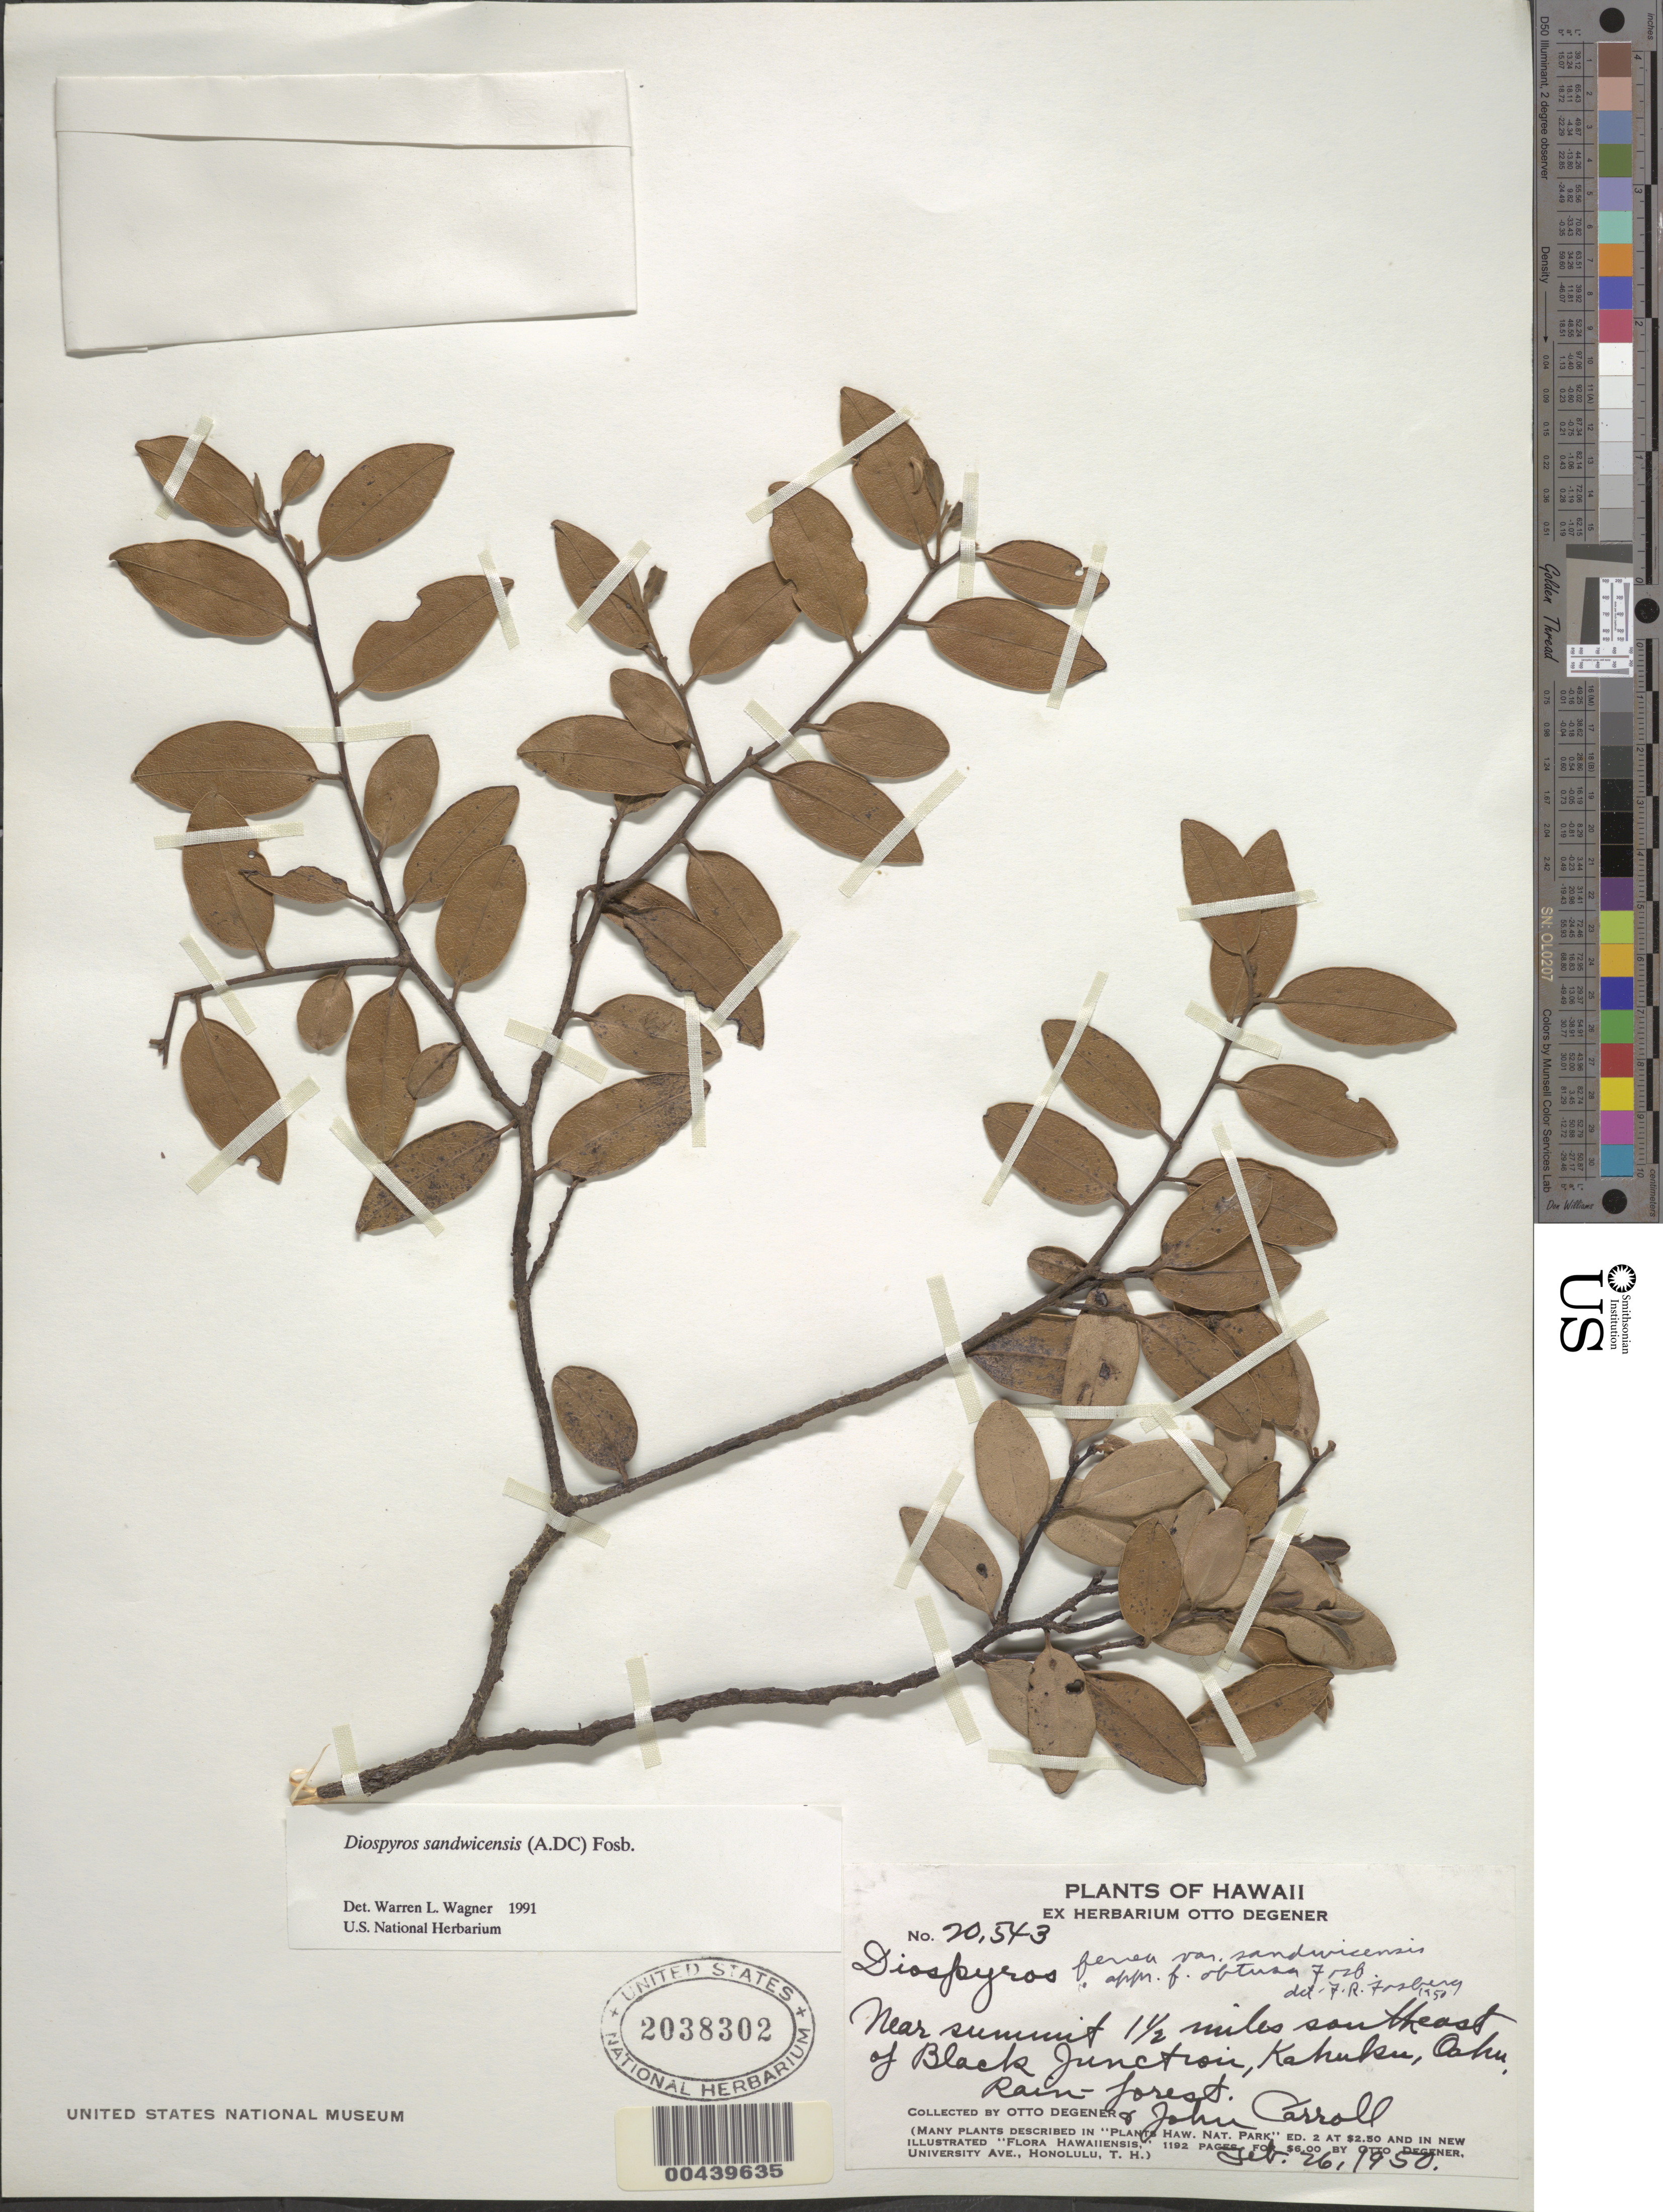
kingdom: Plantae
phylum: Tracheophyta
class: Magnoliopsida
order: Ericales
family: Ebenaceae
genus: Diospyros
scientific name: Diospyros sandwicensis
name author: (A. DC.) Fosberg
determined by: Wagner, W. L., (BOT), Smithsonian Institution - National Museum of Natural History (UNITED STATES)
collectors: O. Degener & J. Carroll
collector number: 20543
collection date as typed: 26 Feb 1950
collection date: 1950-02-26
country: United States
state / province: Hawaii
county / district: Honolulu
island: Oahu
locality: Near summit 1.5 mi SE of Black Junction, Kahuku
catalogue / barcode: US 2038302